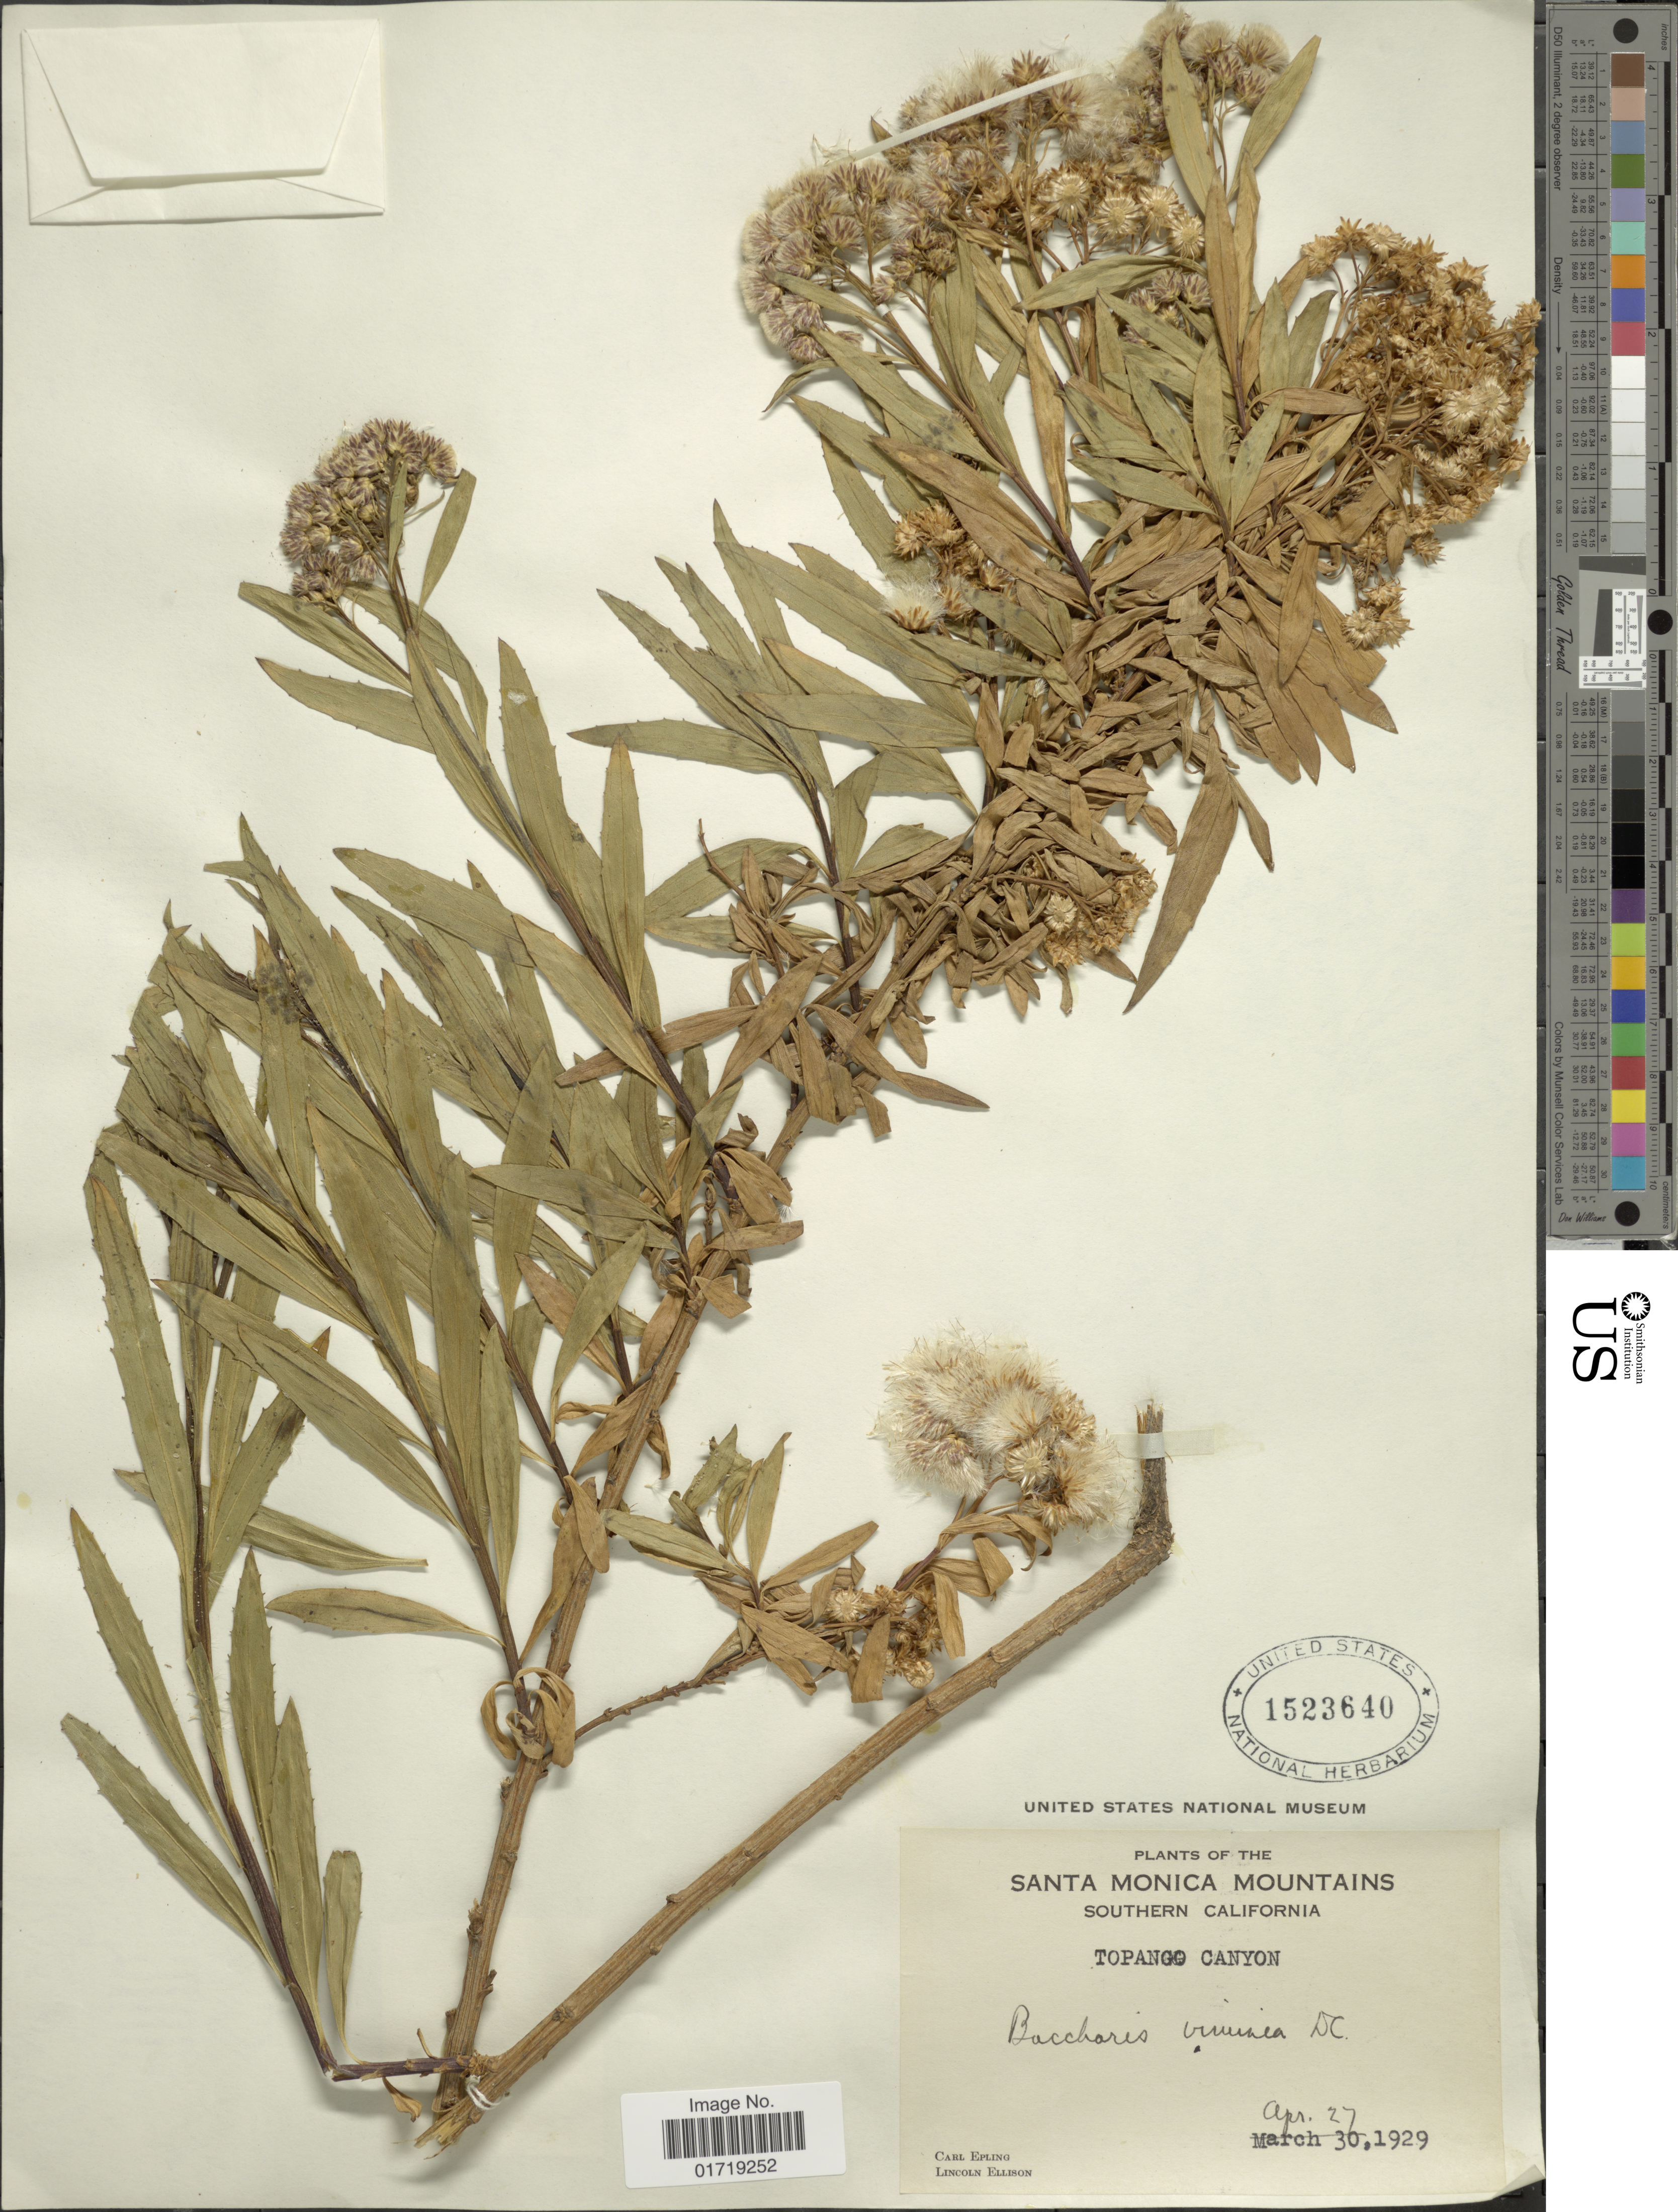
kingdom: Plantae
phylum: Tracheophyta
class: Magnoliopsida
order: Asterales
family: Asteraceae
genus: Baccharis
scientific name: Baccharis viminea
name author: DC.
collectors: C. C. Epling & L. Ellison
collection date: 1929-04-17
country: United States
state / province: California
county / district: Los Angeles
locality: Santa Monica Mountains, Southern California, Topango Canyon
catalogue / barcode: US 1523640